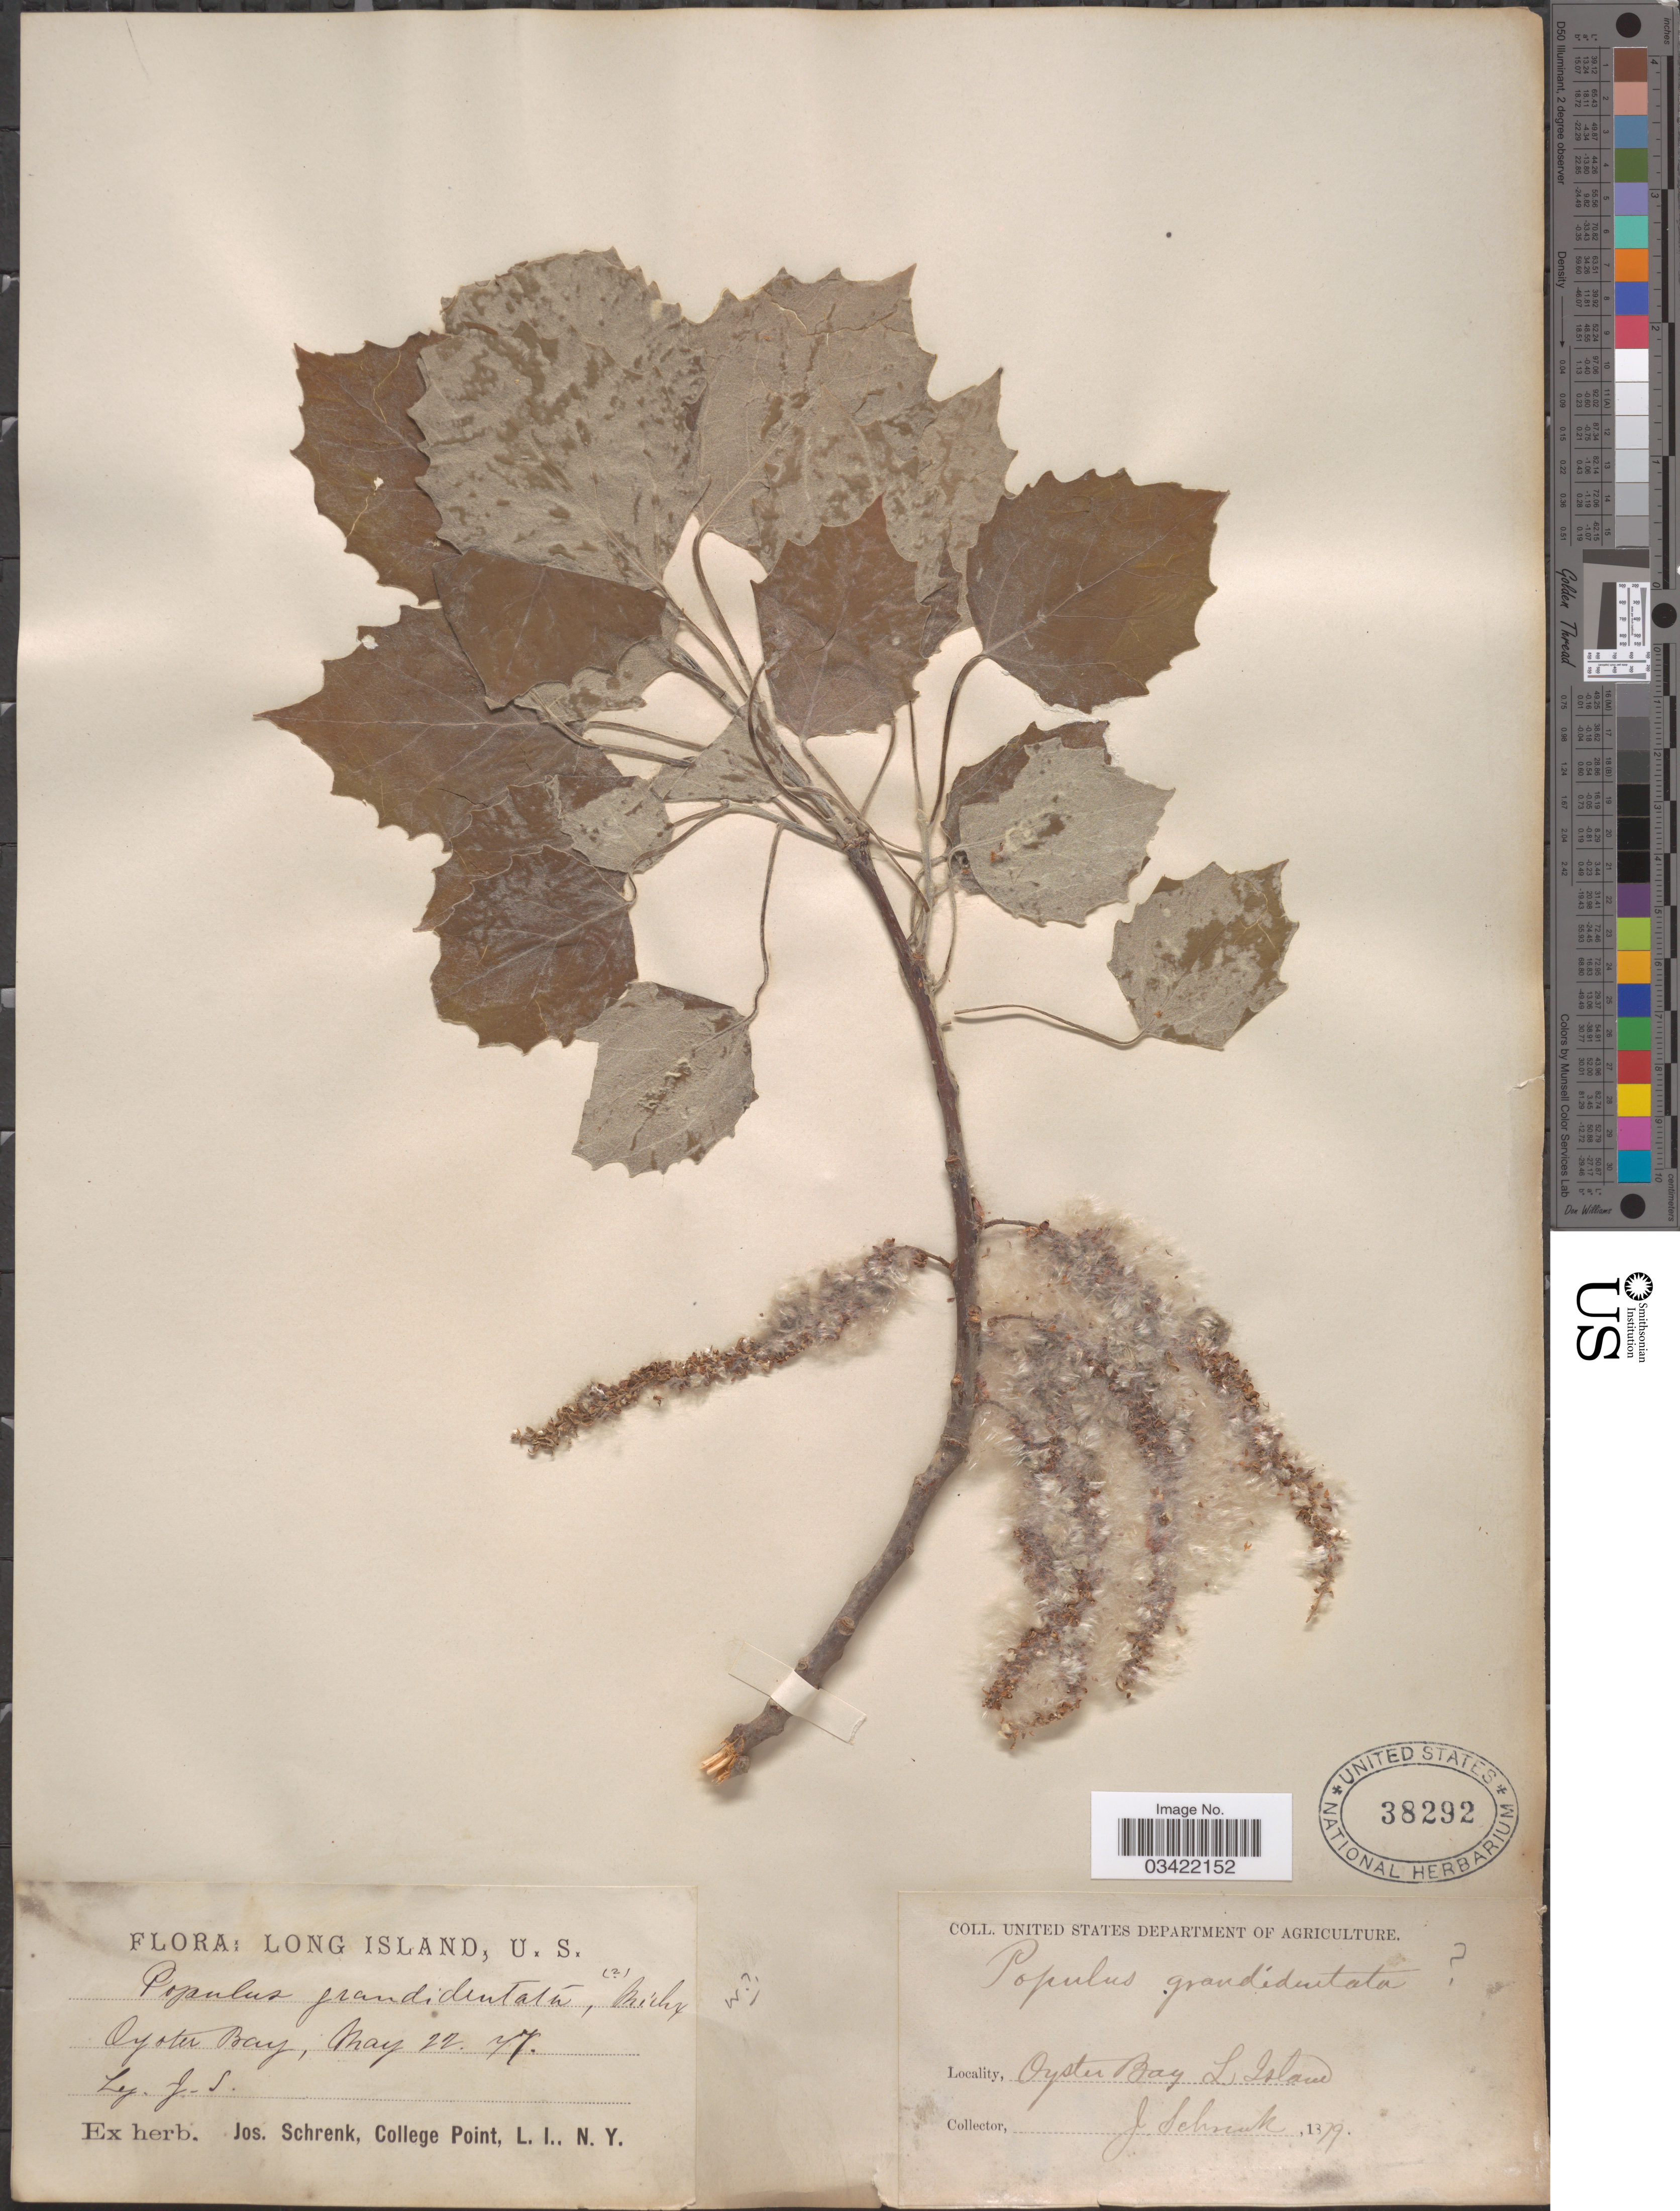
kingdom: Plantae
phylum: Tracheophyta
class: Magnoliopsida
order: Malpighiales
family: Salicaceae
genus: Populus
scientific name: Populus grandidentata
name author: Michx.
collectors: J. Schrenk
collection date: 1879-05-22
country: United States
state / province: New York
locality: Long Island. Oyster Bay.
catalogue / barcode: US 38292